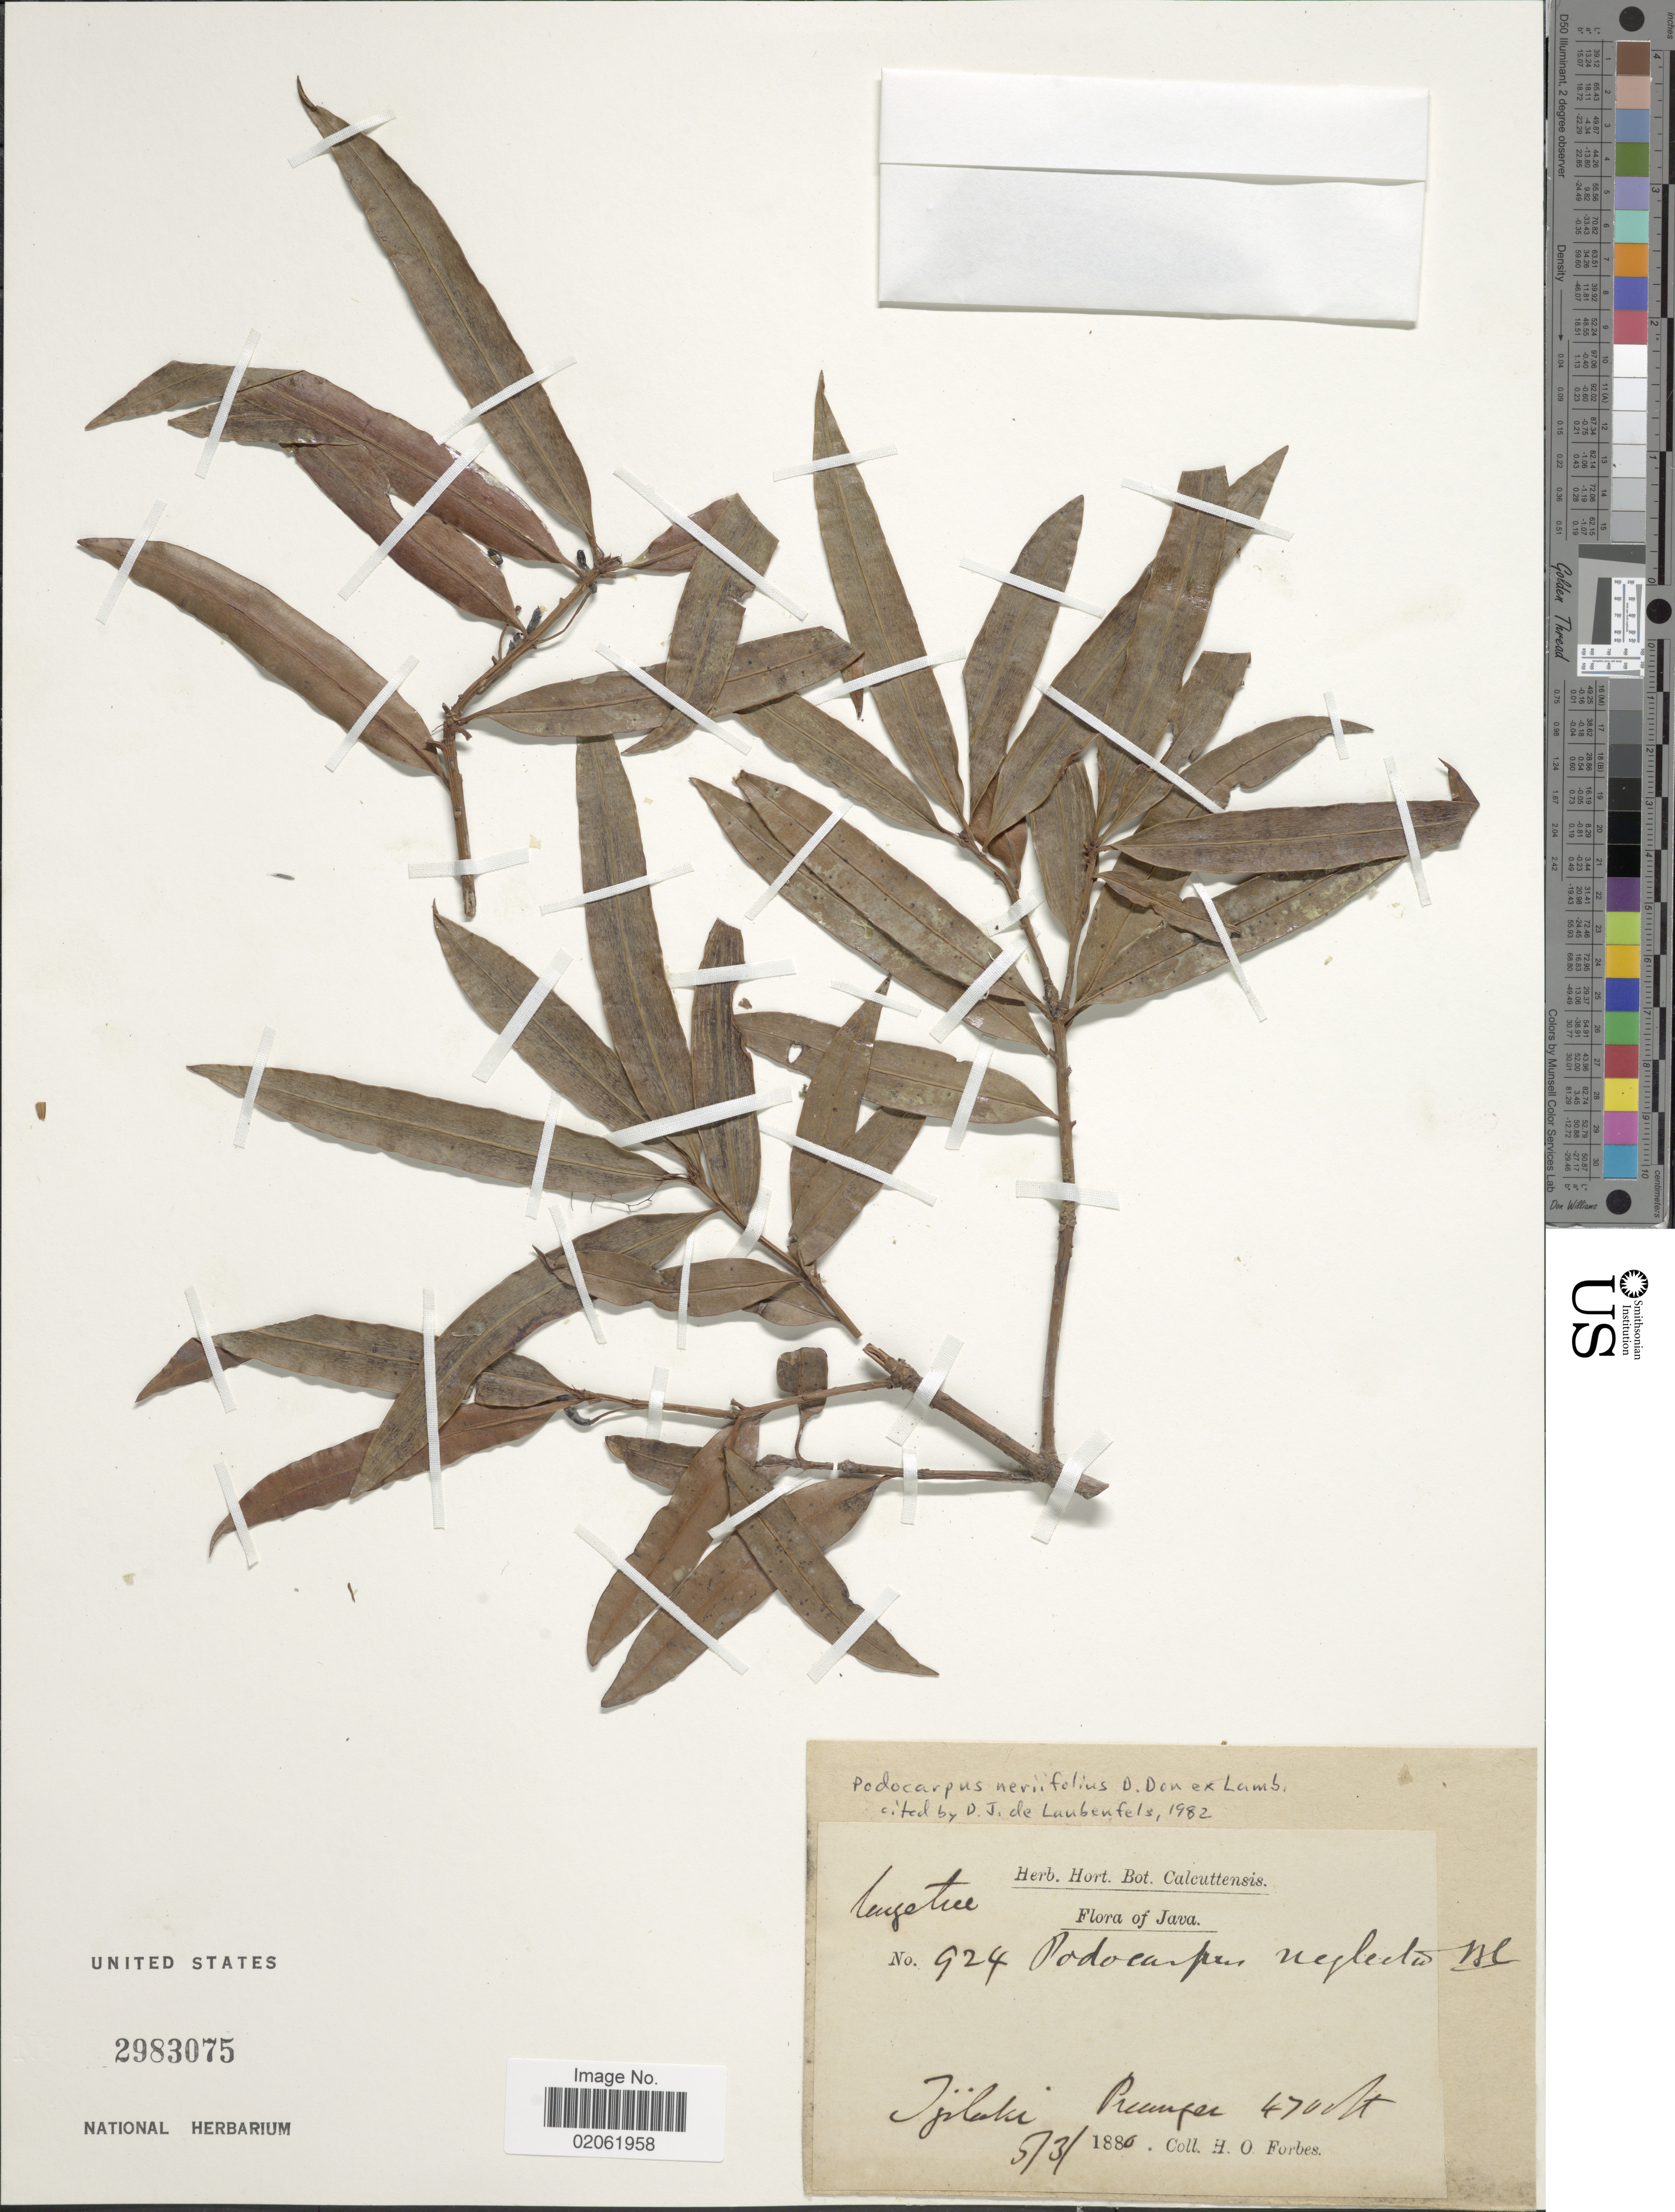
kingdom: Plantae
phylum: Tracheophyta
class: Pinopsida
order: Pinales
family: Podocarpaceae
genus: Podocarpus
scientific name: Podocarpus neriifolius var. neriifolius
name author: D. Don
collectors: H. O. Forbes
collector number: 924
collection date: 1886-03-05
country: Indonesia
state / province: Java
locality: Java, Iplaku [interpreted], Prumper [interpreted].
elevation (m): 1433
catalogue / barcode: US 2983075